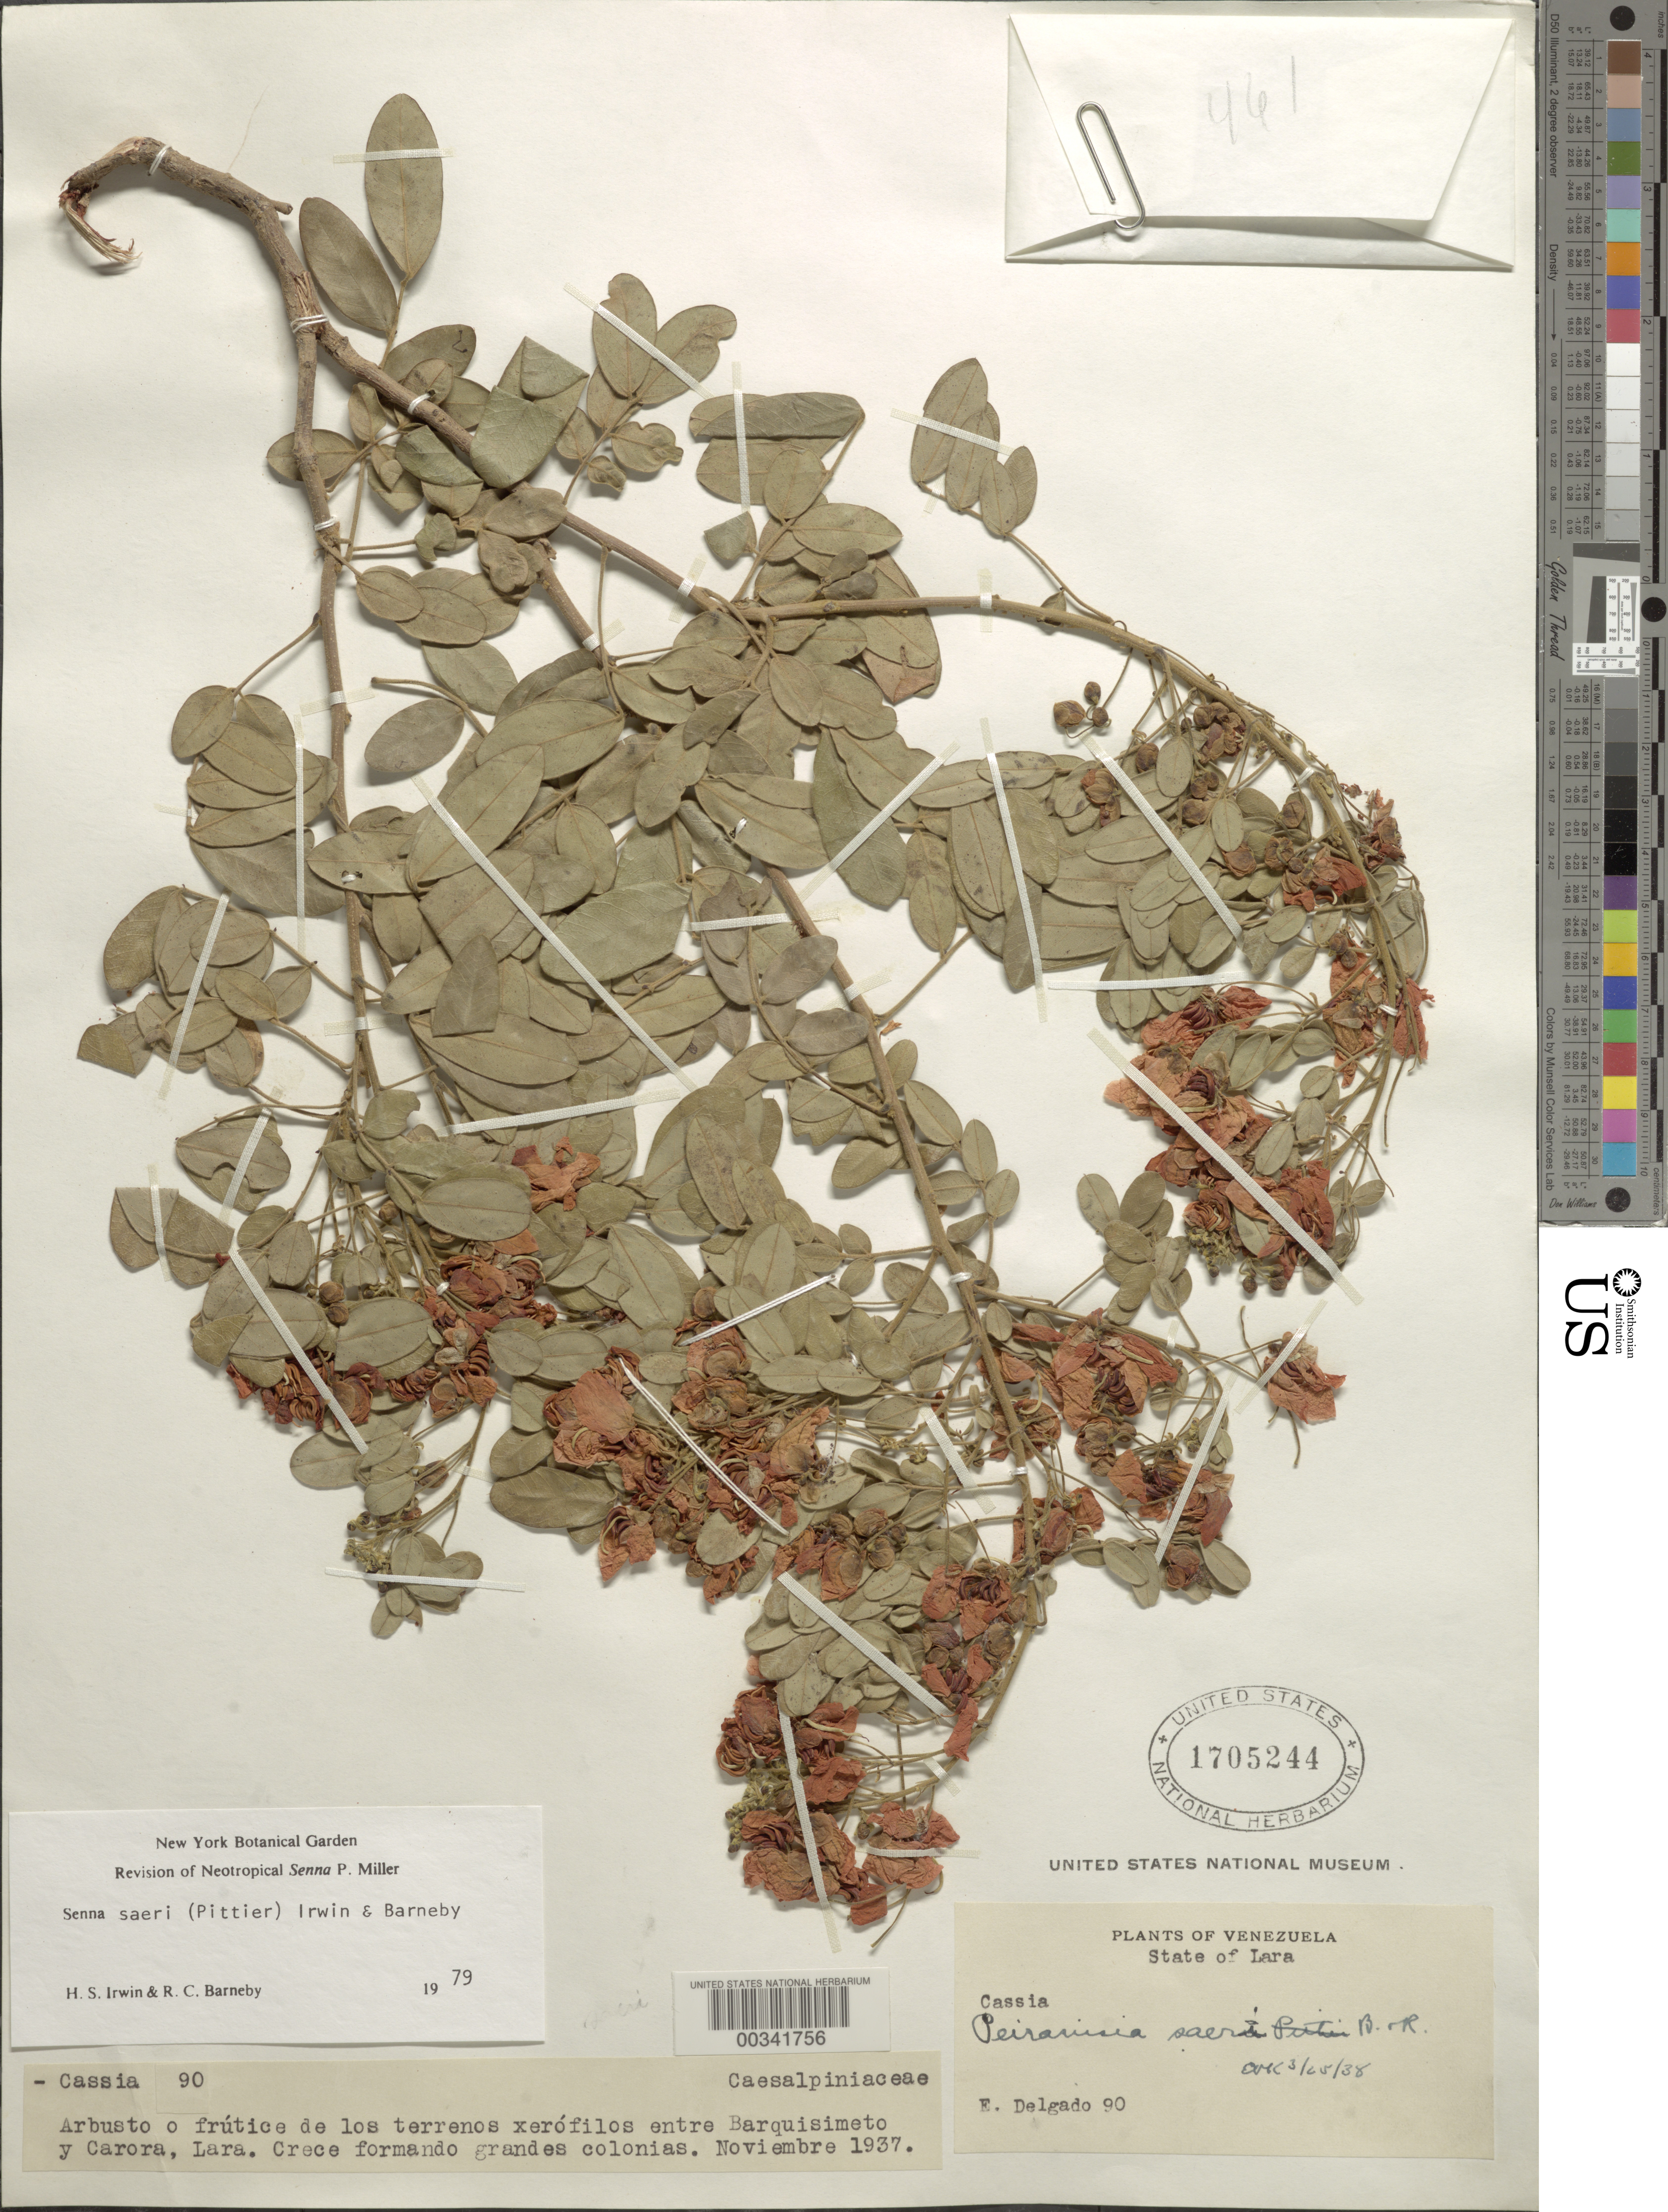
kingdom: Plantae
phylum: Tracheophyta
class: Magnoliopsida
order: Fabales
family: Fabaceae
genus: Senna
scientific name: Senna saeri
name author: (Britton & Rose ex Pittier) H.S. Irwin & Barneby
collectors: E. Delgado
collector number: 90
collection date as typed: Nov 1937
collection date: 1937-11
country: Venezuela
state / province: Lara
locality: Between barquisimento and carora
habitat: Terrenos xerofilos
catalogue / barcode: US 1705244